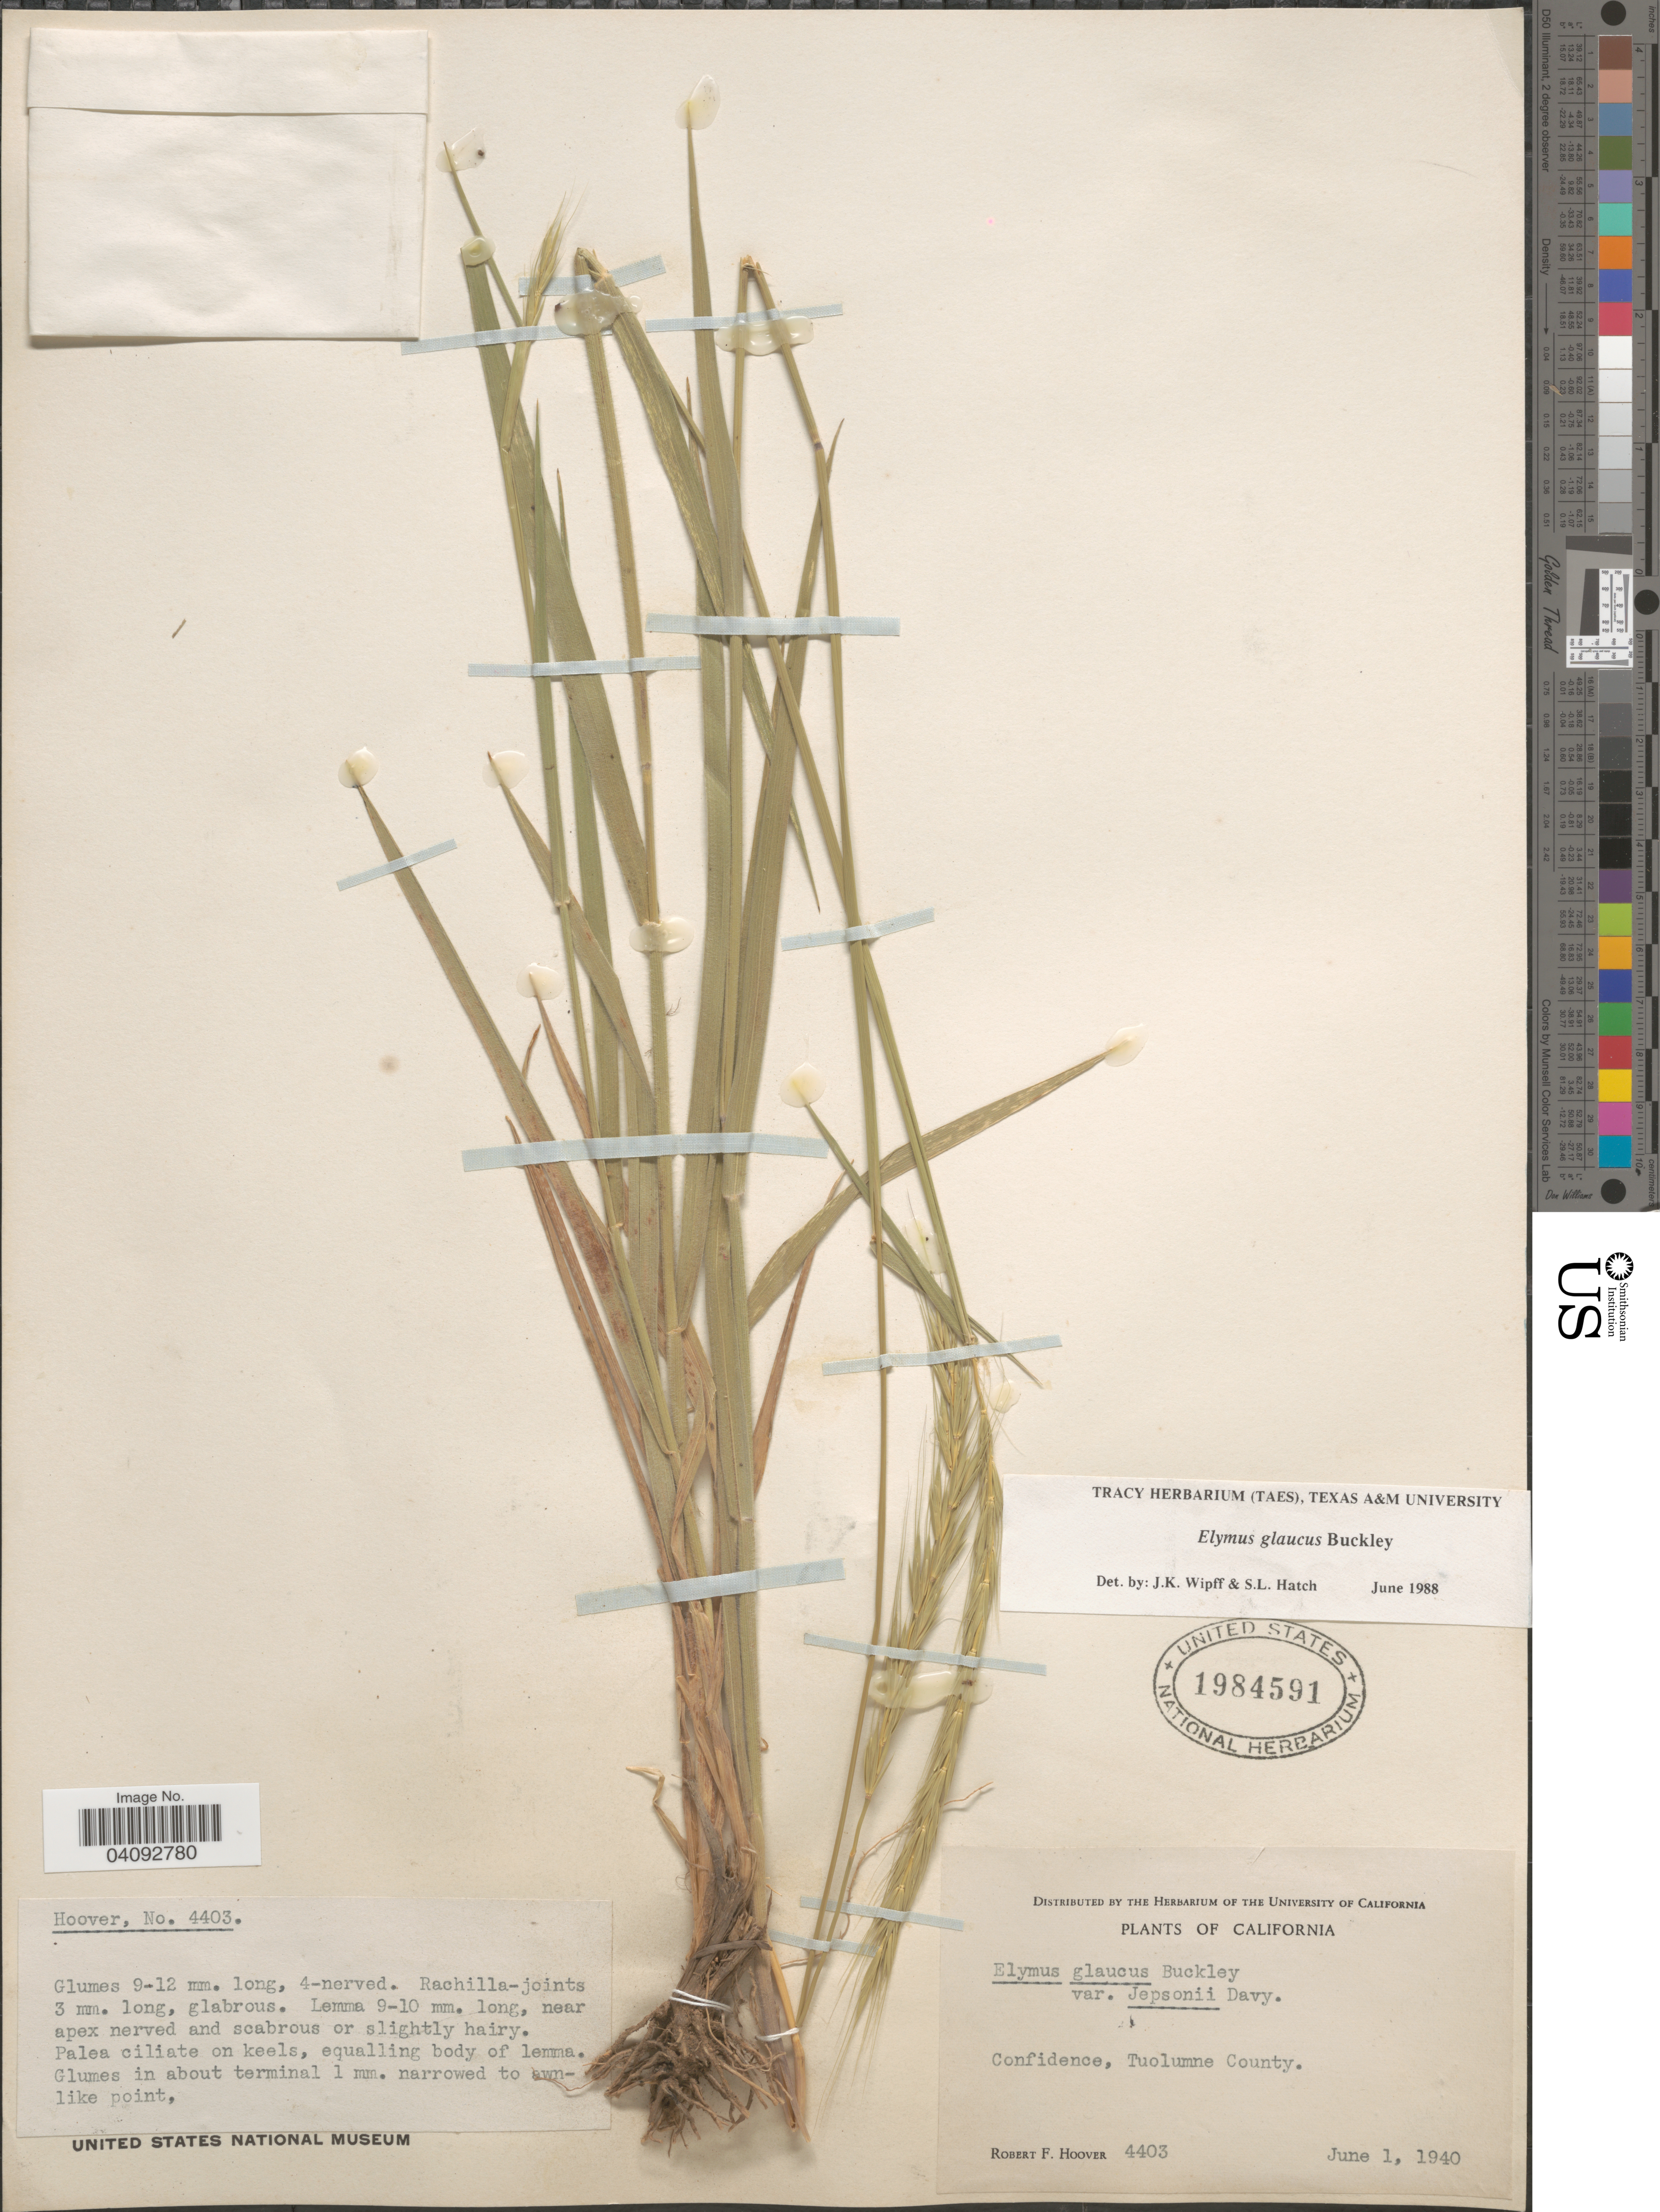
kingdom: Plantae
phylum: Tracheophyta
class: Liliopsida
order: Poales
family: Poaceae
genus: Elymus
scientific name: Elymus glaucus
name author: Buckley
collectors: R. F. Hoover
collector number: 4403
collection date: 1940-06-01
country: United States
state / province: California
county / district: Tuolumne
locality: Confidence, Tuolumne County.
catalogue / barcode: US 1984591